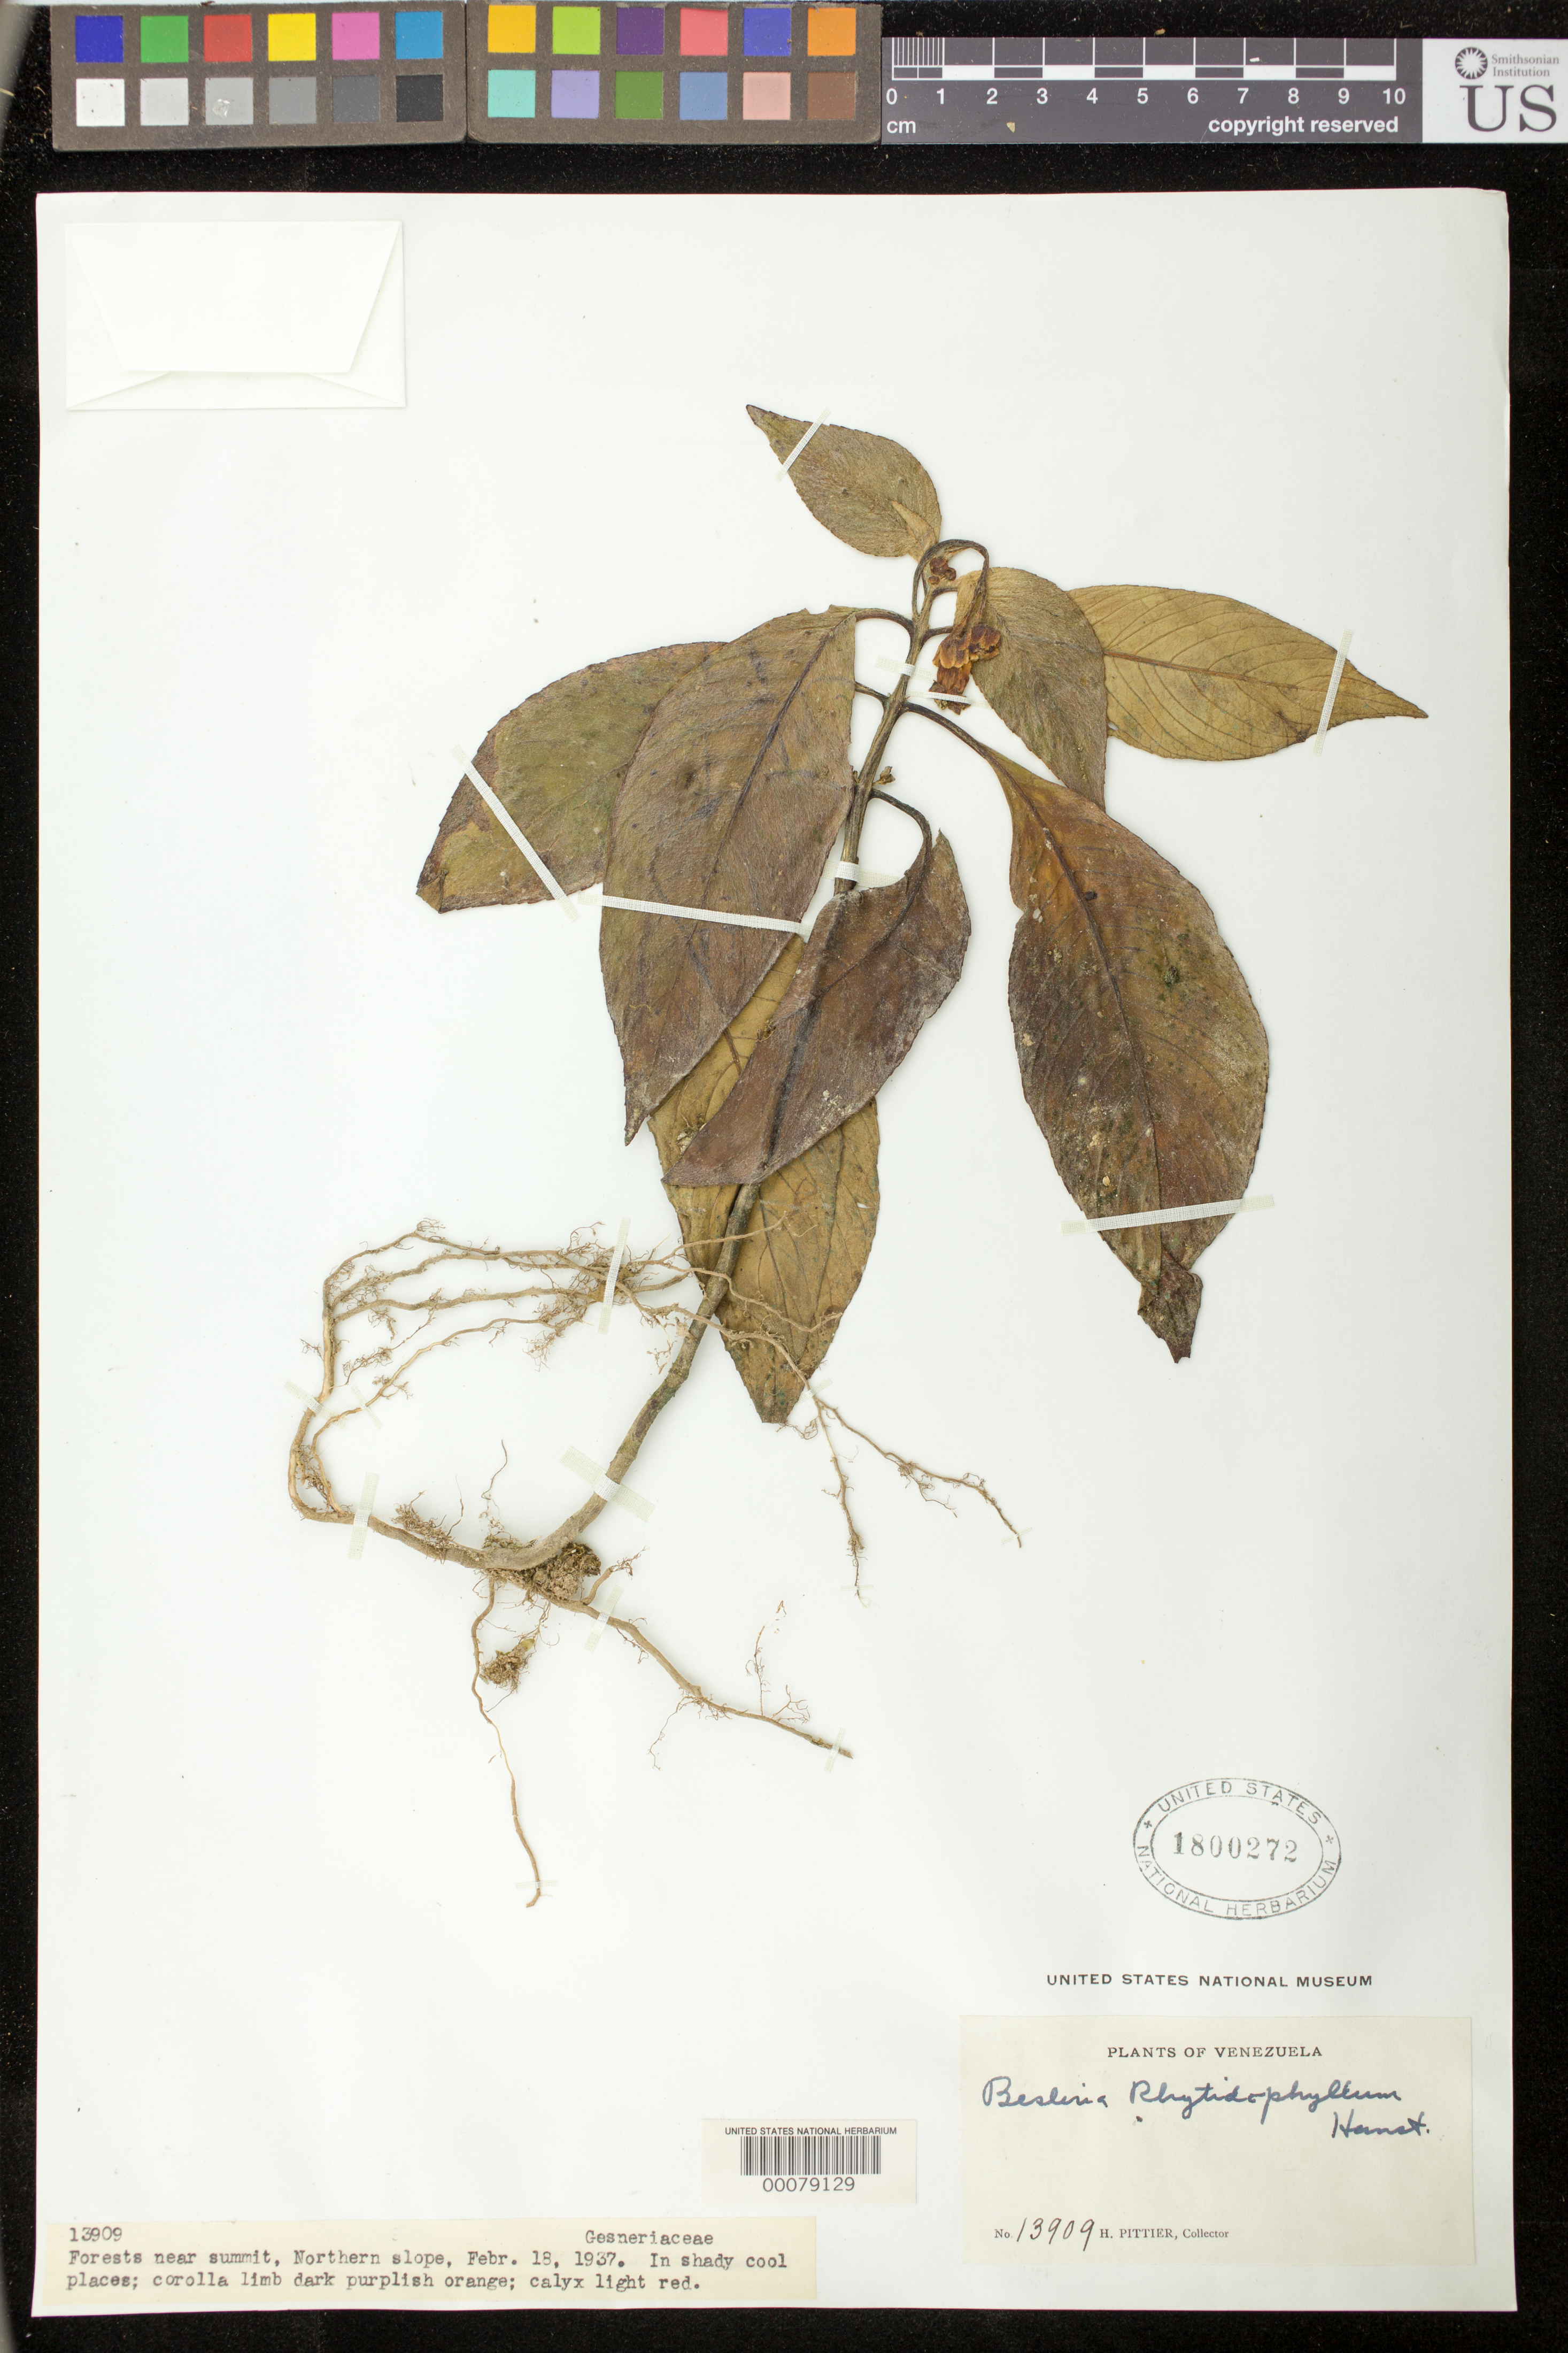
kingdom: Plantae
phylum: Tracheophyta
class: Magnoliopsida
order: Lamiales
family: Gesneriaceae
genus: Besleria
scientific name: Besleria rhytidophyllum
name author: Hanst.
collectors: H. F. Pittier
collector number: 13909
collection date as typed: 18 Feb 1937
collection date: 1937-02-18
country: Venezuela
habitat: Forests near summit, northern slope, in shady cool places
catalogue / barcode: US 1800272